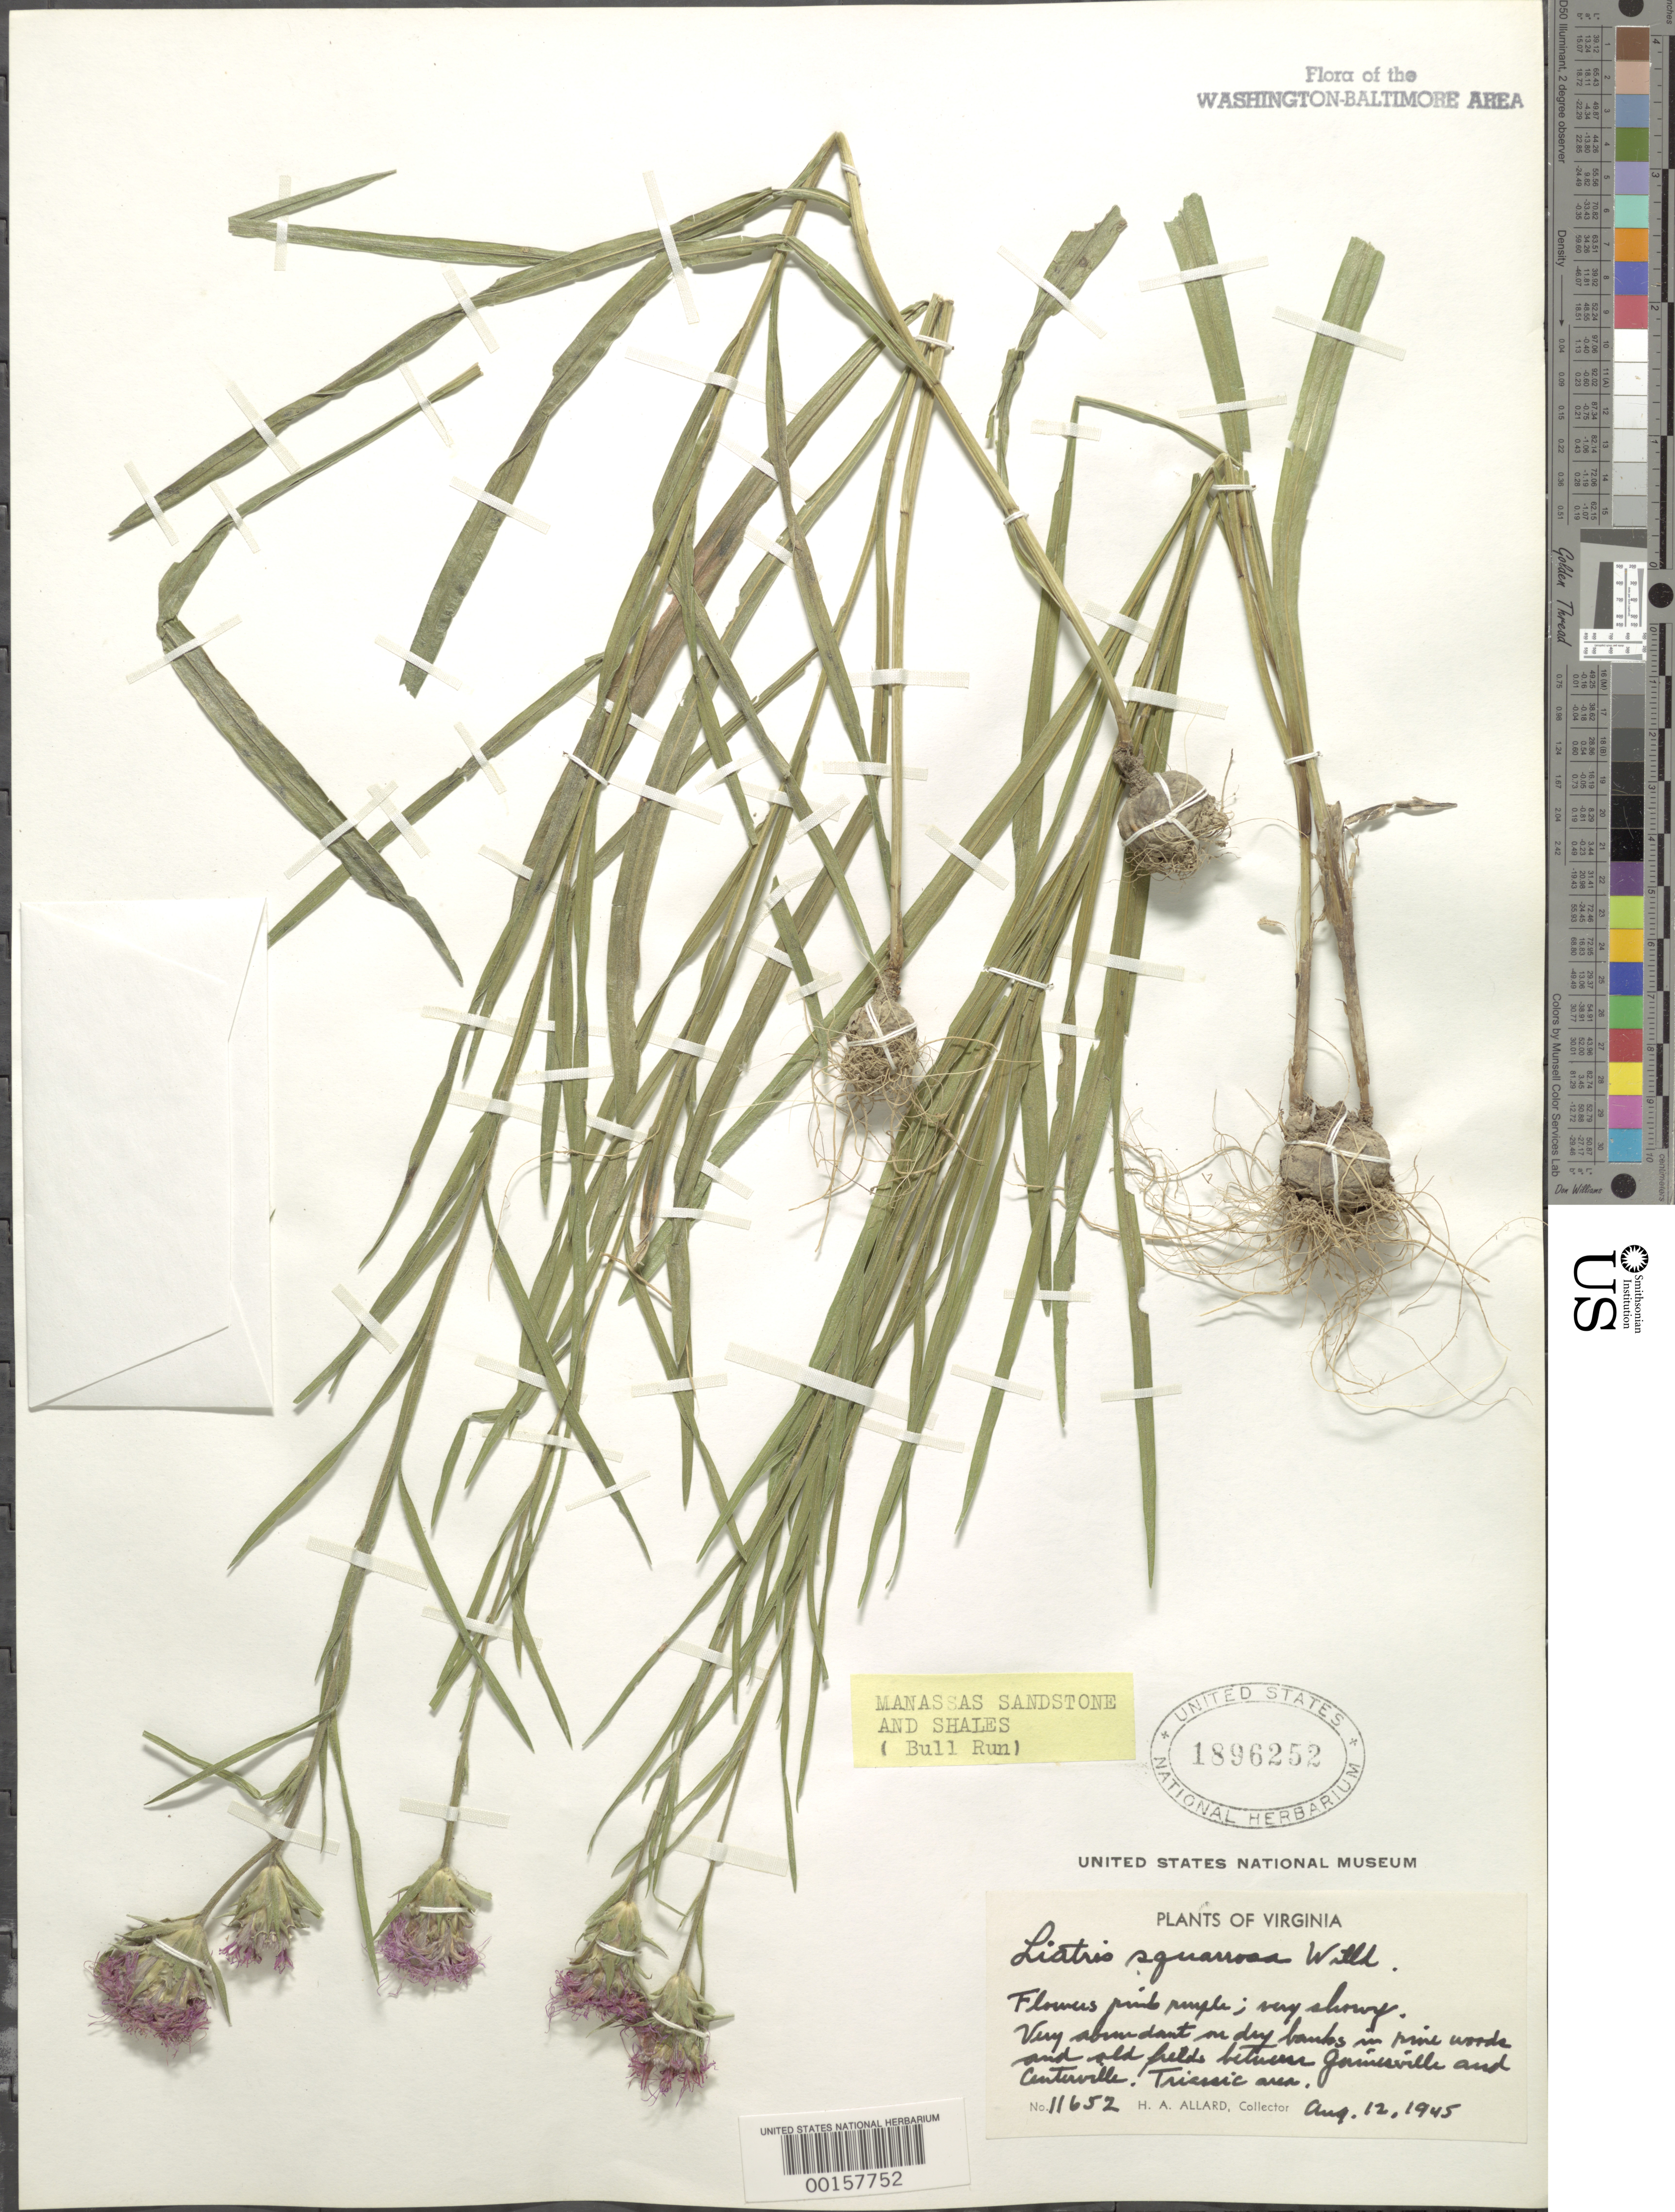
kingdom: Plantae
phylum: Tracheophyta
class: Magnoliopsida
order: Asterales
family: Asteraceae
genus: Liatris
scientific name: Liatris squarrosa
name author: (L.) Michx.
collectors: H. A. Allard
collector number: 11652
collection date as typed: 12 Aug 1945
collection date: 1945-08-12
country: United States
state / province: Virginia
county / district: Fairfax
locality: between Gainesville and Centerville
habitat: Dry banks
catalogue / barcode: US 1896252